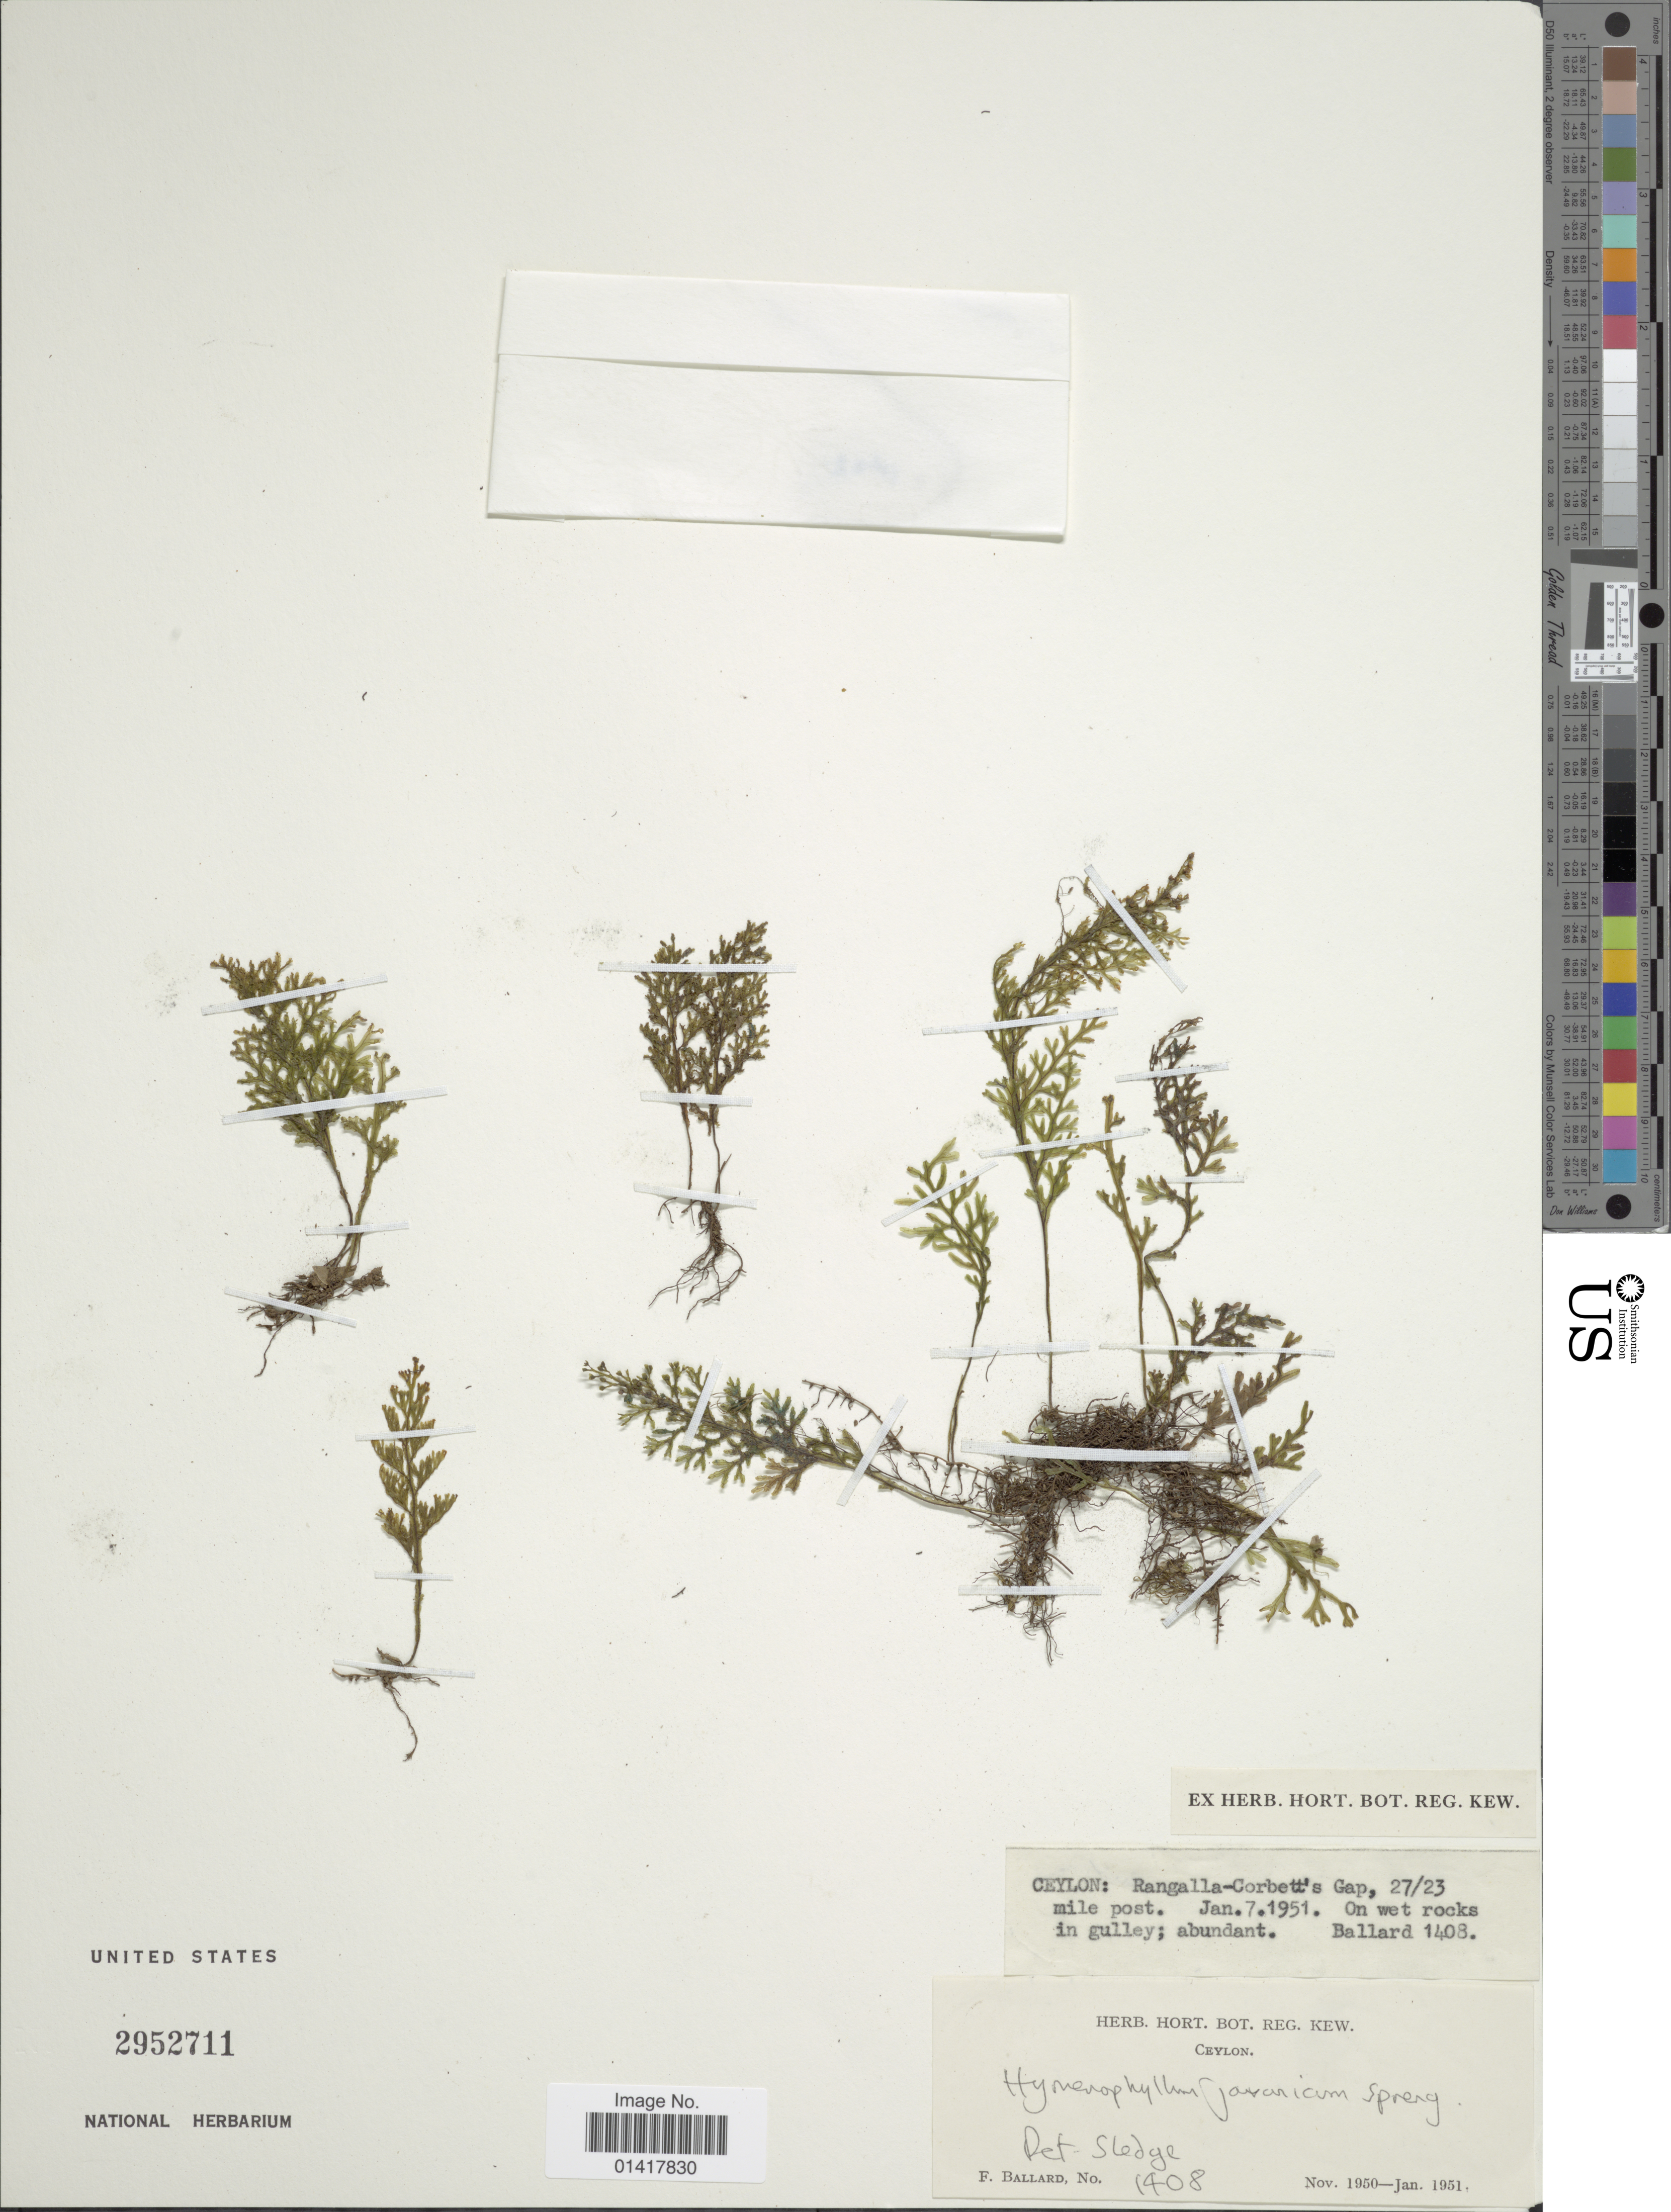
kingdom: Plantae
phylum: Tracheophyta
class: Polypodiopsida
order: Hymenophyllales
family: Hymenophyllaceae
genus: Hymenophyllum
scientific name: Hymenophyllum javanicum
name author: Spreng.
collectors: F. Ballard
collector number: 1408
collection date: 1950-11/1951-01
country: Sri Lanka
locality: Ceylon: Rangalla-Corbett's Cap 27/23 mile post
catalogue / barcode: US 2952711